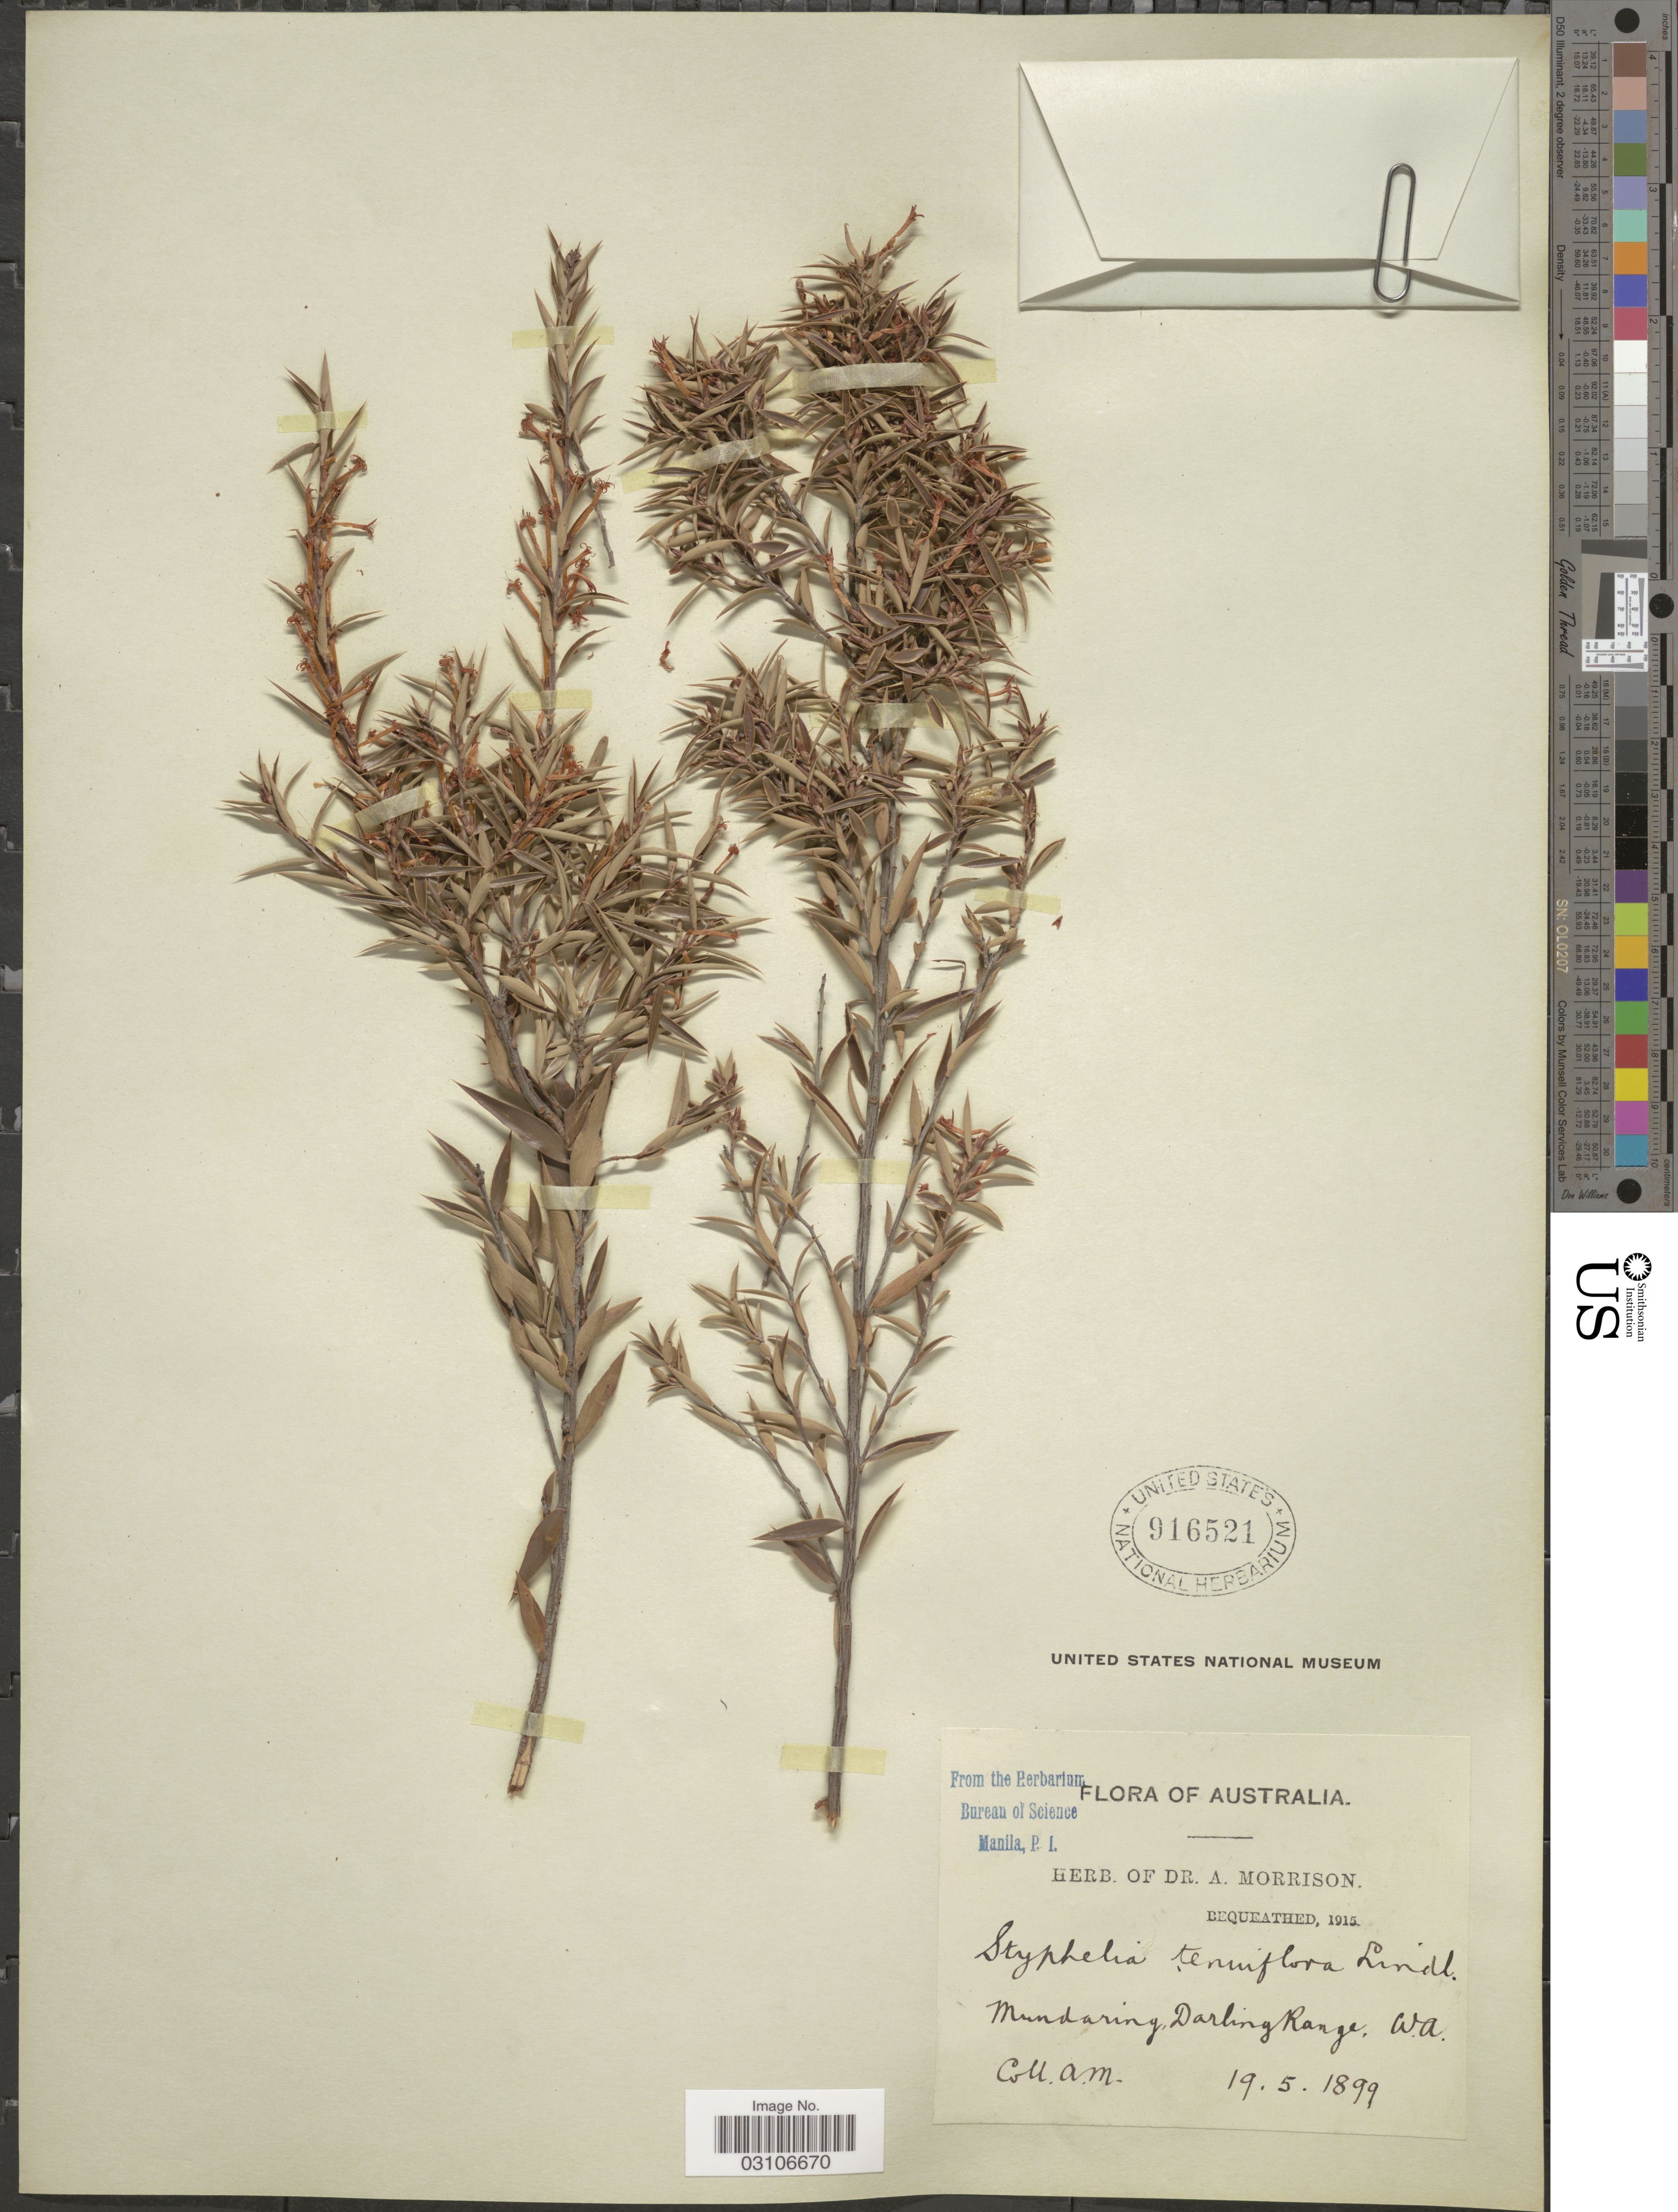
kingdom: Plantae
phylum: Tracheophyta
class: Magnoliopsida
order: Ericales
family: Ericaceae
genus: Styphelia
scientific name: Styphelia tenuiflora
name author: Benth.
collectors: A. Morrison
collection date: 1899-05-19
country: Australia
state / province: Western Australia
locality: Mundaring, Darling Range.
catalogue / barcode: US 916521